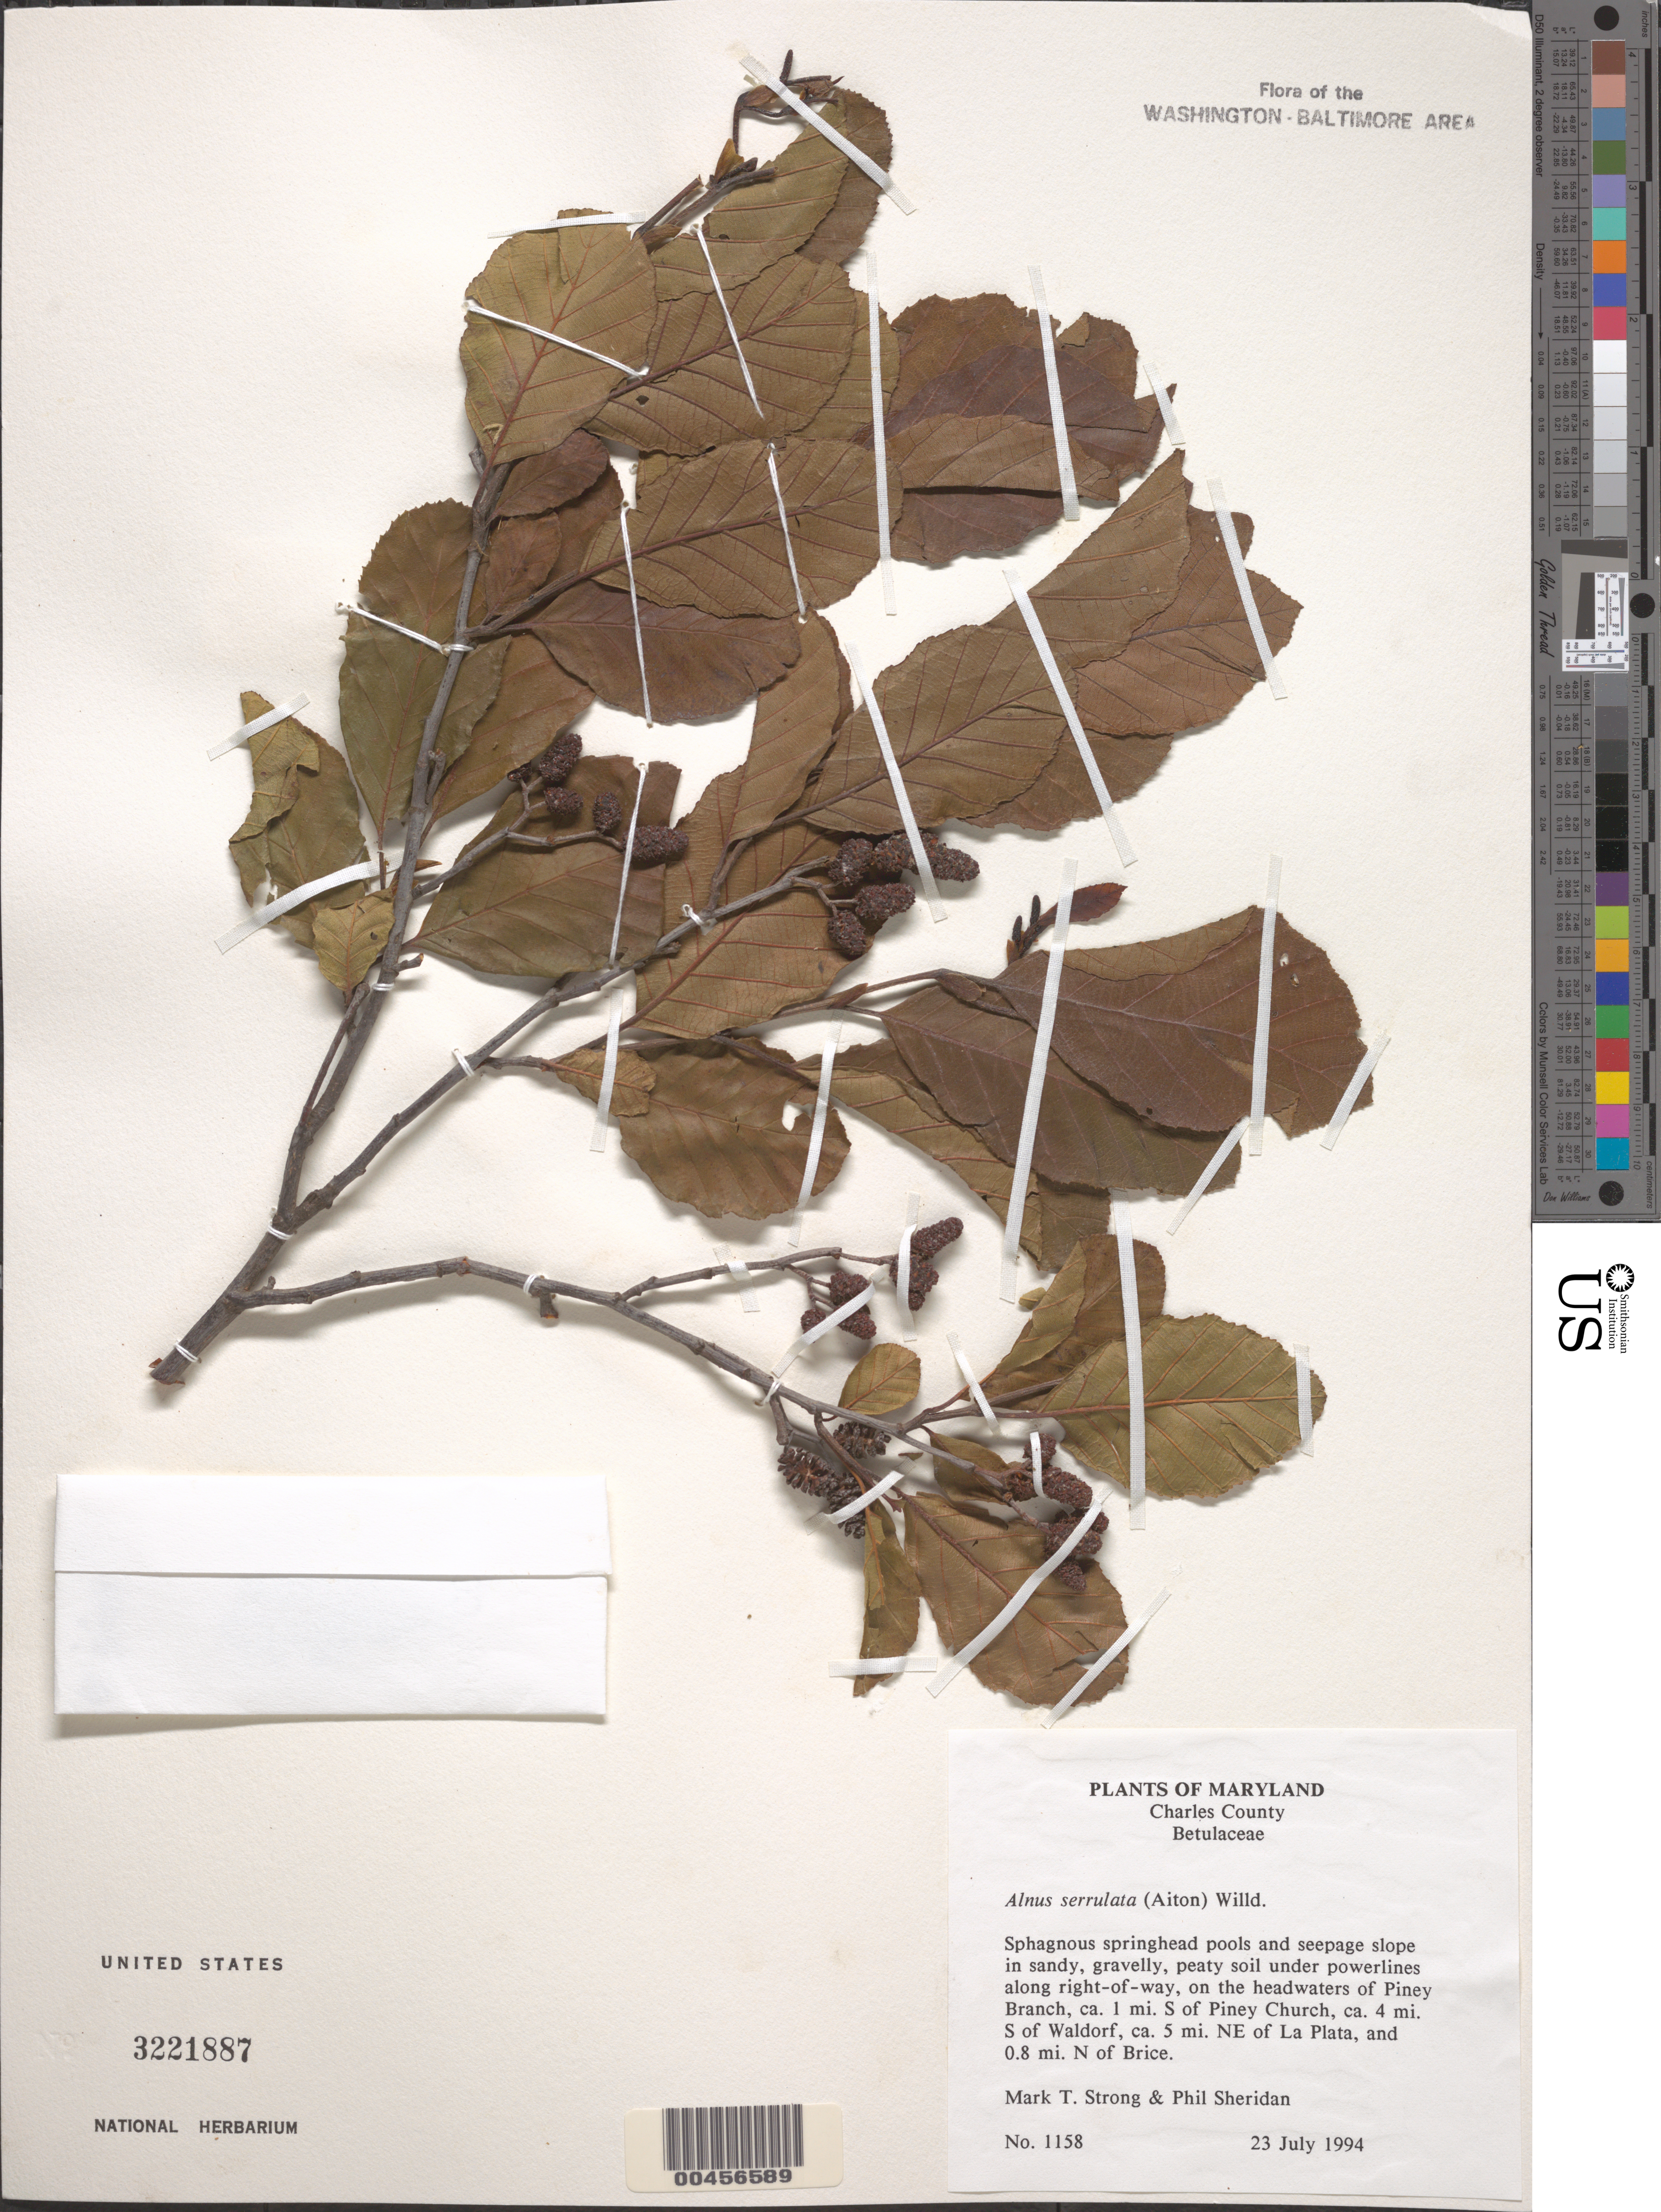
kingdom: Plantae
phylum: Tracheophyta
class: Magnoliopsida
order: Fagales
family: Betulaceae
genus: Alnus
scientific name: Alnus serrulata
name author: (Aiton) Willd.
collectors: M. T. Strong & P. Sheridan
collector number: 1158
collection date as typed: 23 Jul 1994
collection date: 1994-07-23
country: United States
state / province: Maryland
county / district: Charles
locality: Piney Branch, S of Piney Church, S of Waldorf, NE of La Plata, N of Brice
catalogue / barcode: US 3221887